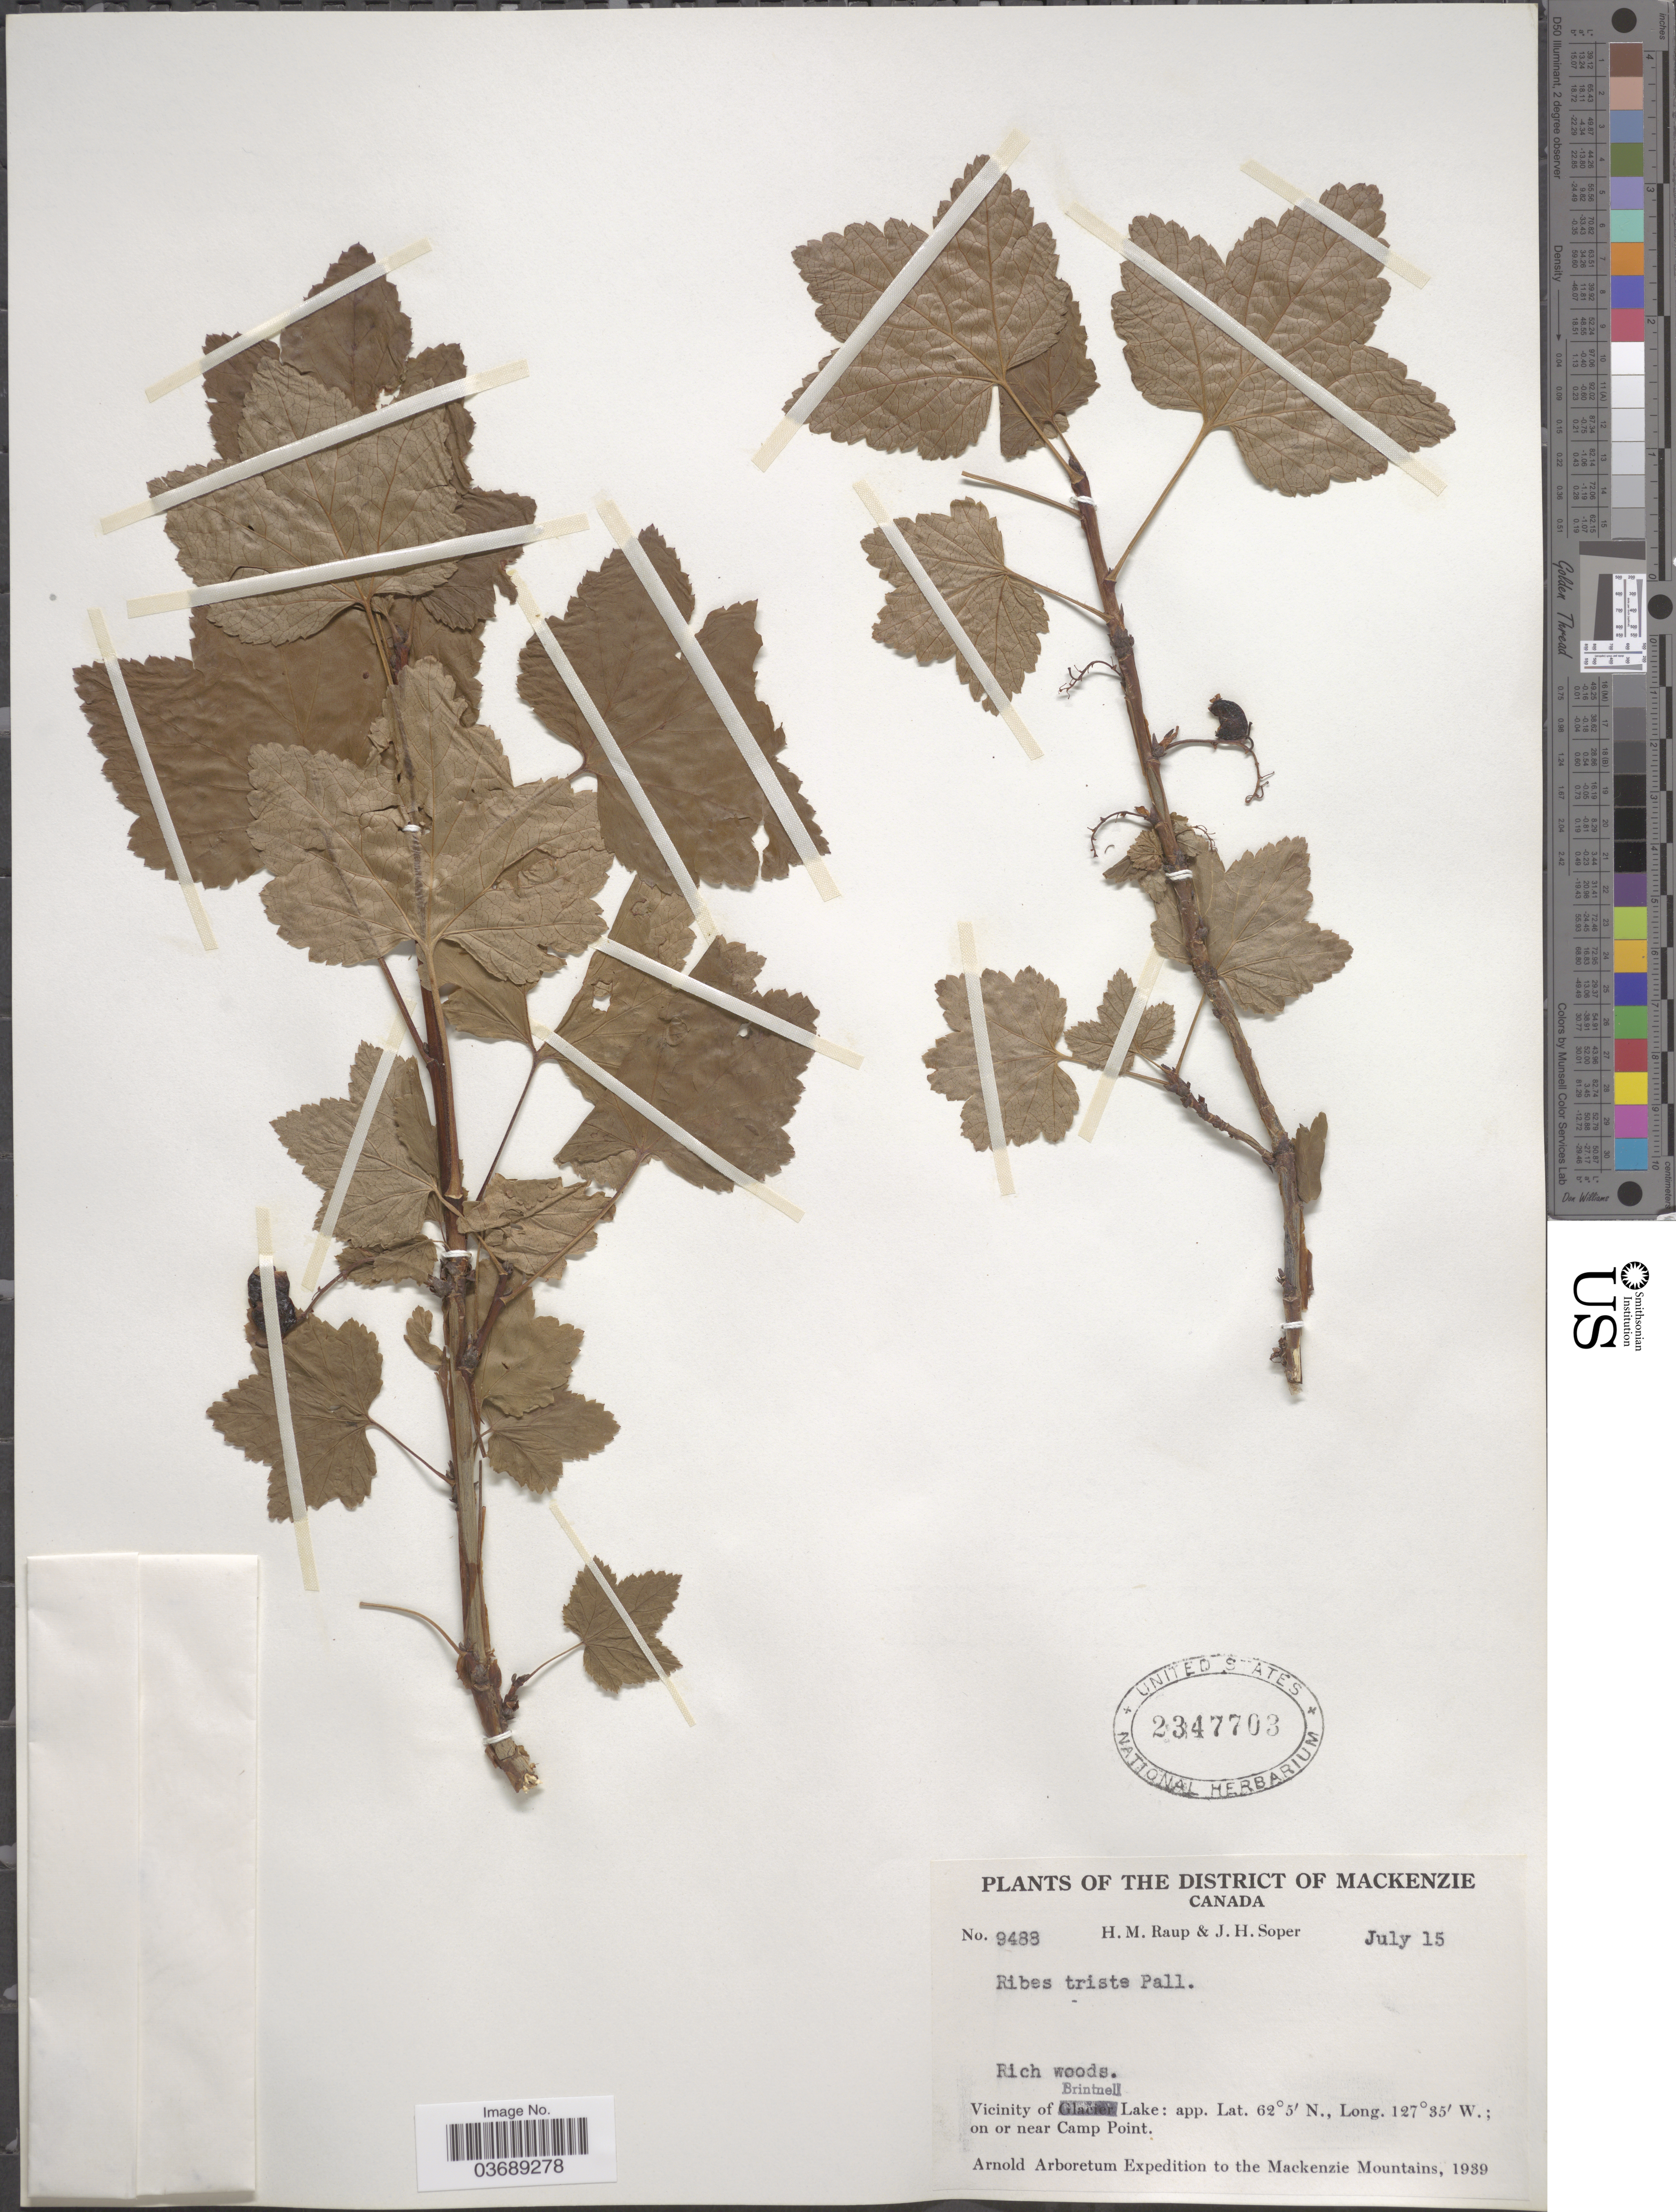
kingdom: Plantae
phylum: Tracheophyta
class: Magnoliopsida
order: Saxifragales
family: Grossulariaceae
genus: Ribes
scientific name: Ribes triste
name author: Pall.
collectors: H. Raup & J. H. Soper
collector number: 9488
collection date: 1939-07-15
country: Canada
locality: The District of Mackenzie. Vicinity of Brintnell Lake; on or near Camp Point.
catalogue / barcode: US 2347703